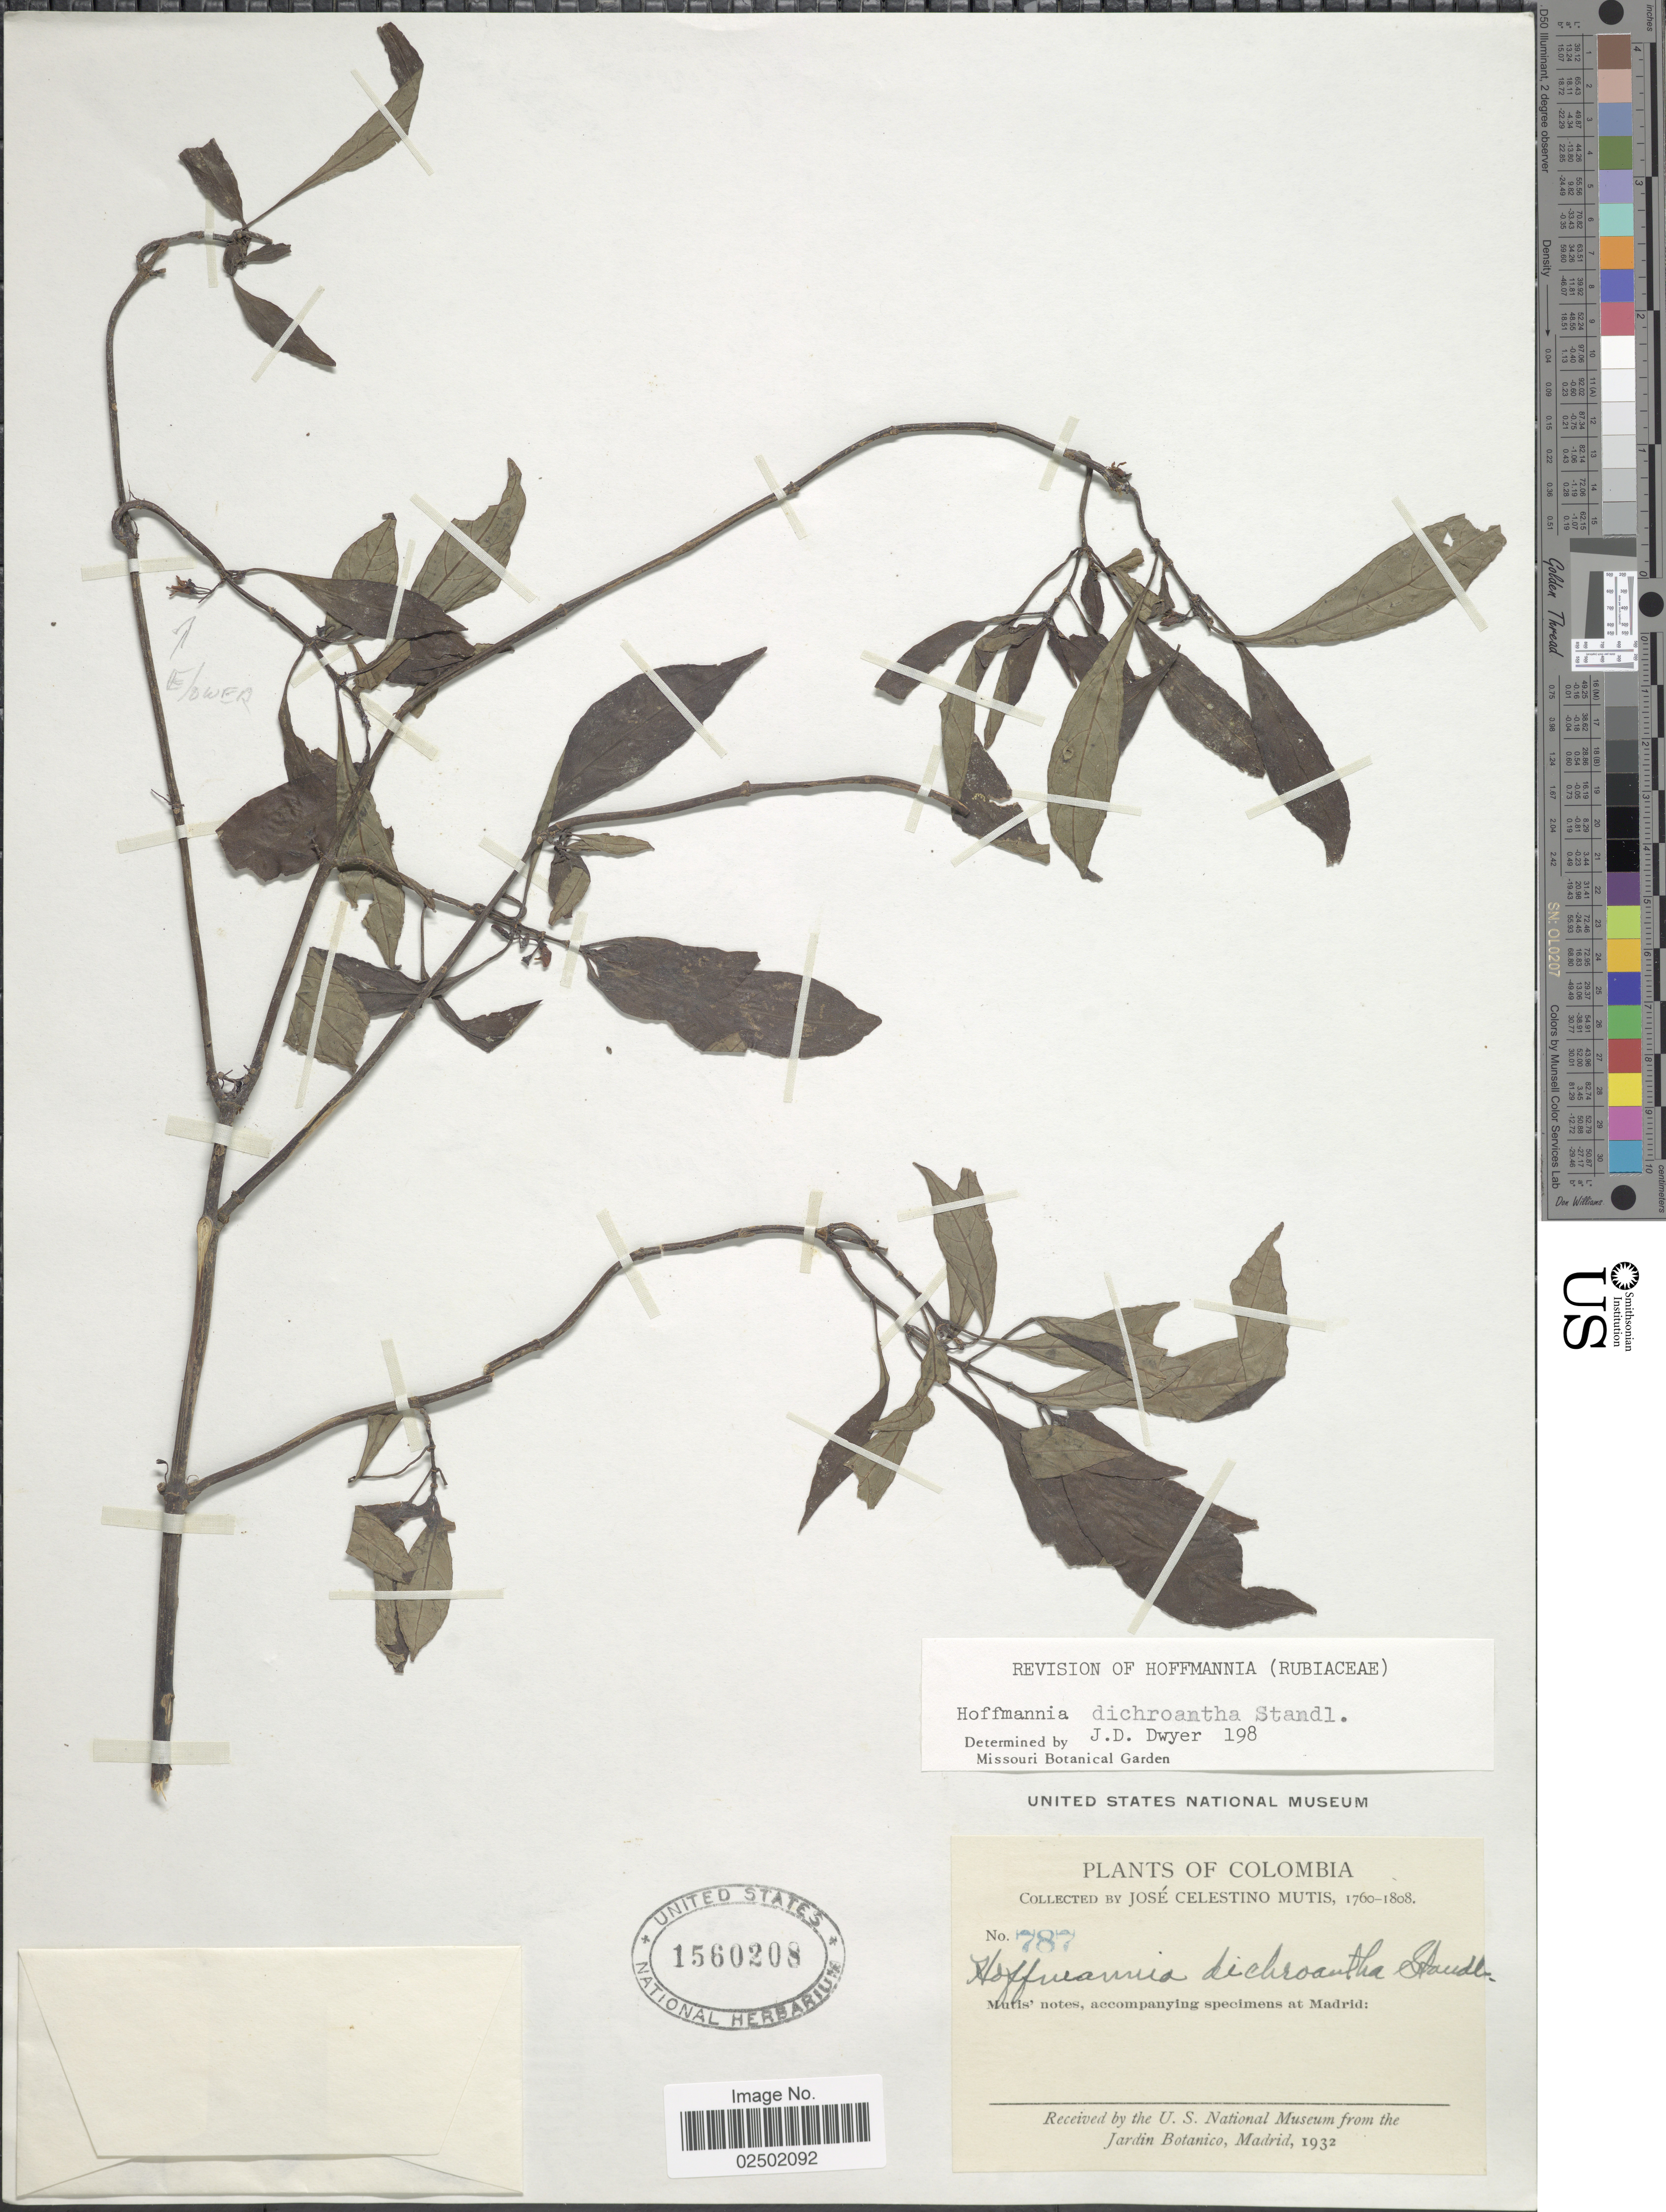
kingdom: Plantae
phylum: Tracheophyta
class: Magnoliopsida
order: Gentianales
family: Rubiaceae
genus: Hoffmannia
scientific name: Hoffmannia dichroantha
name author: Standl.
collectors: J. C. B. Mutis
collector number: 787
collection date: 1760/1808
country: Colombia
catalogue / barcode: US 1560208